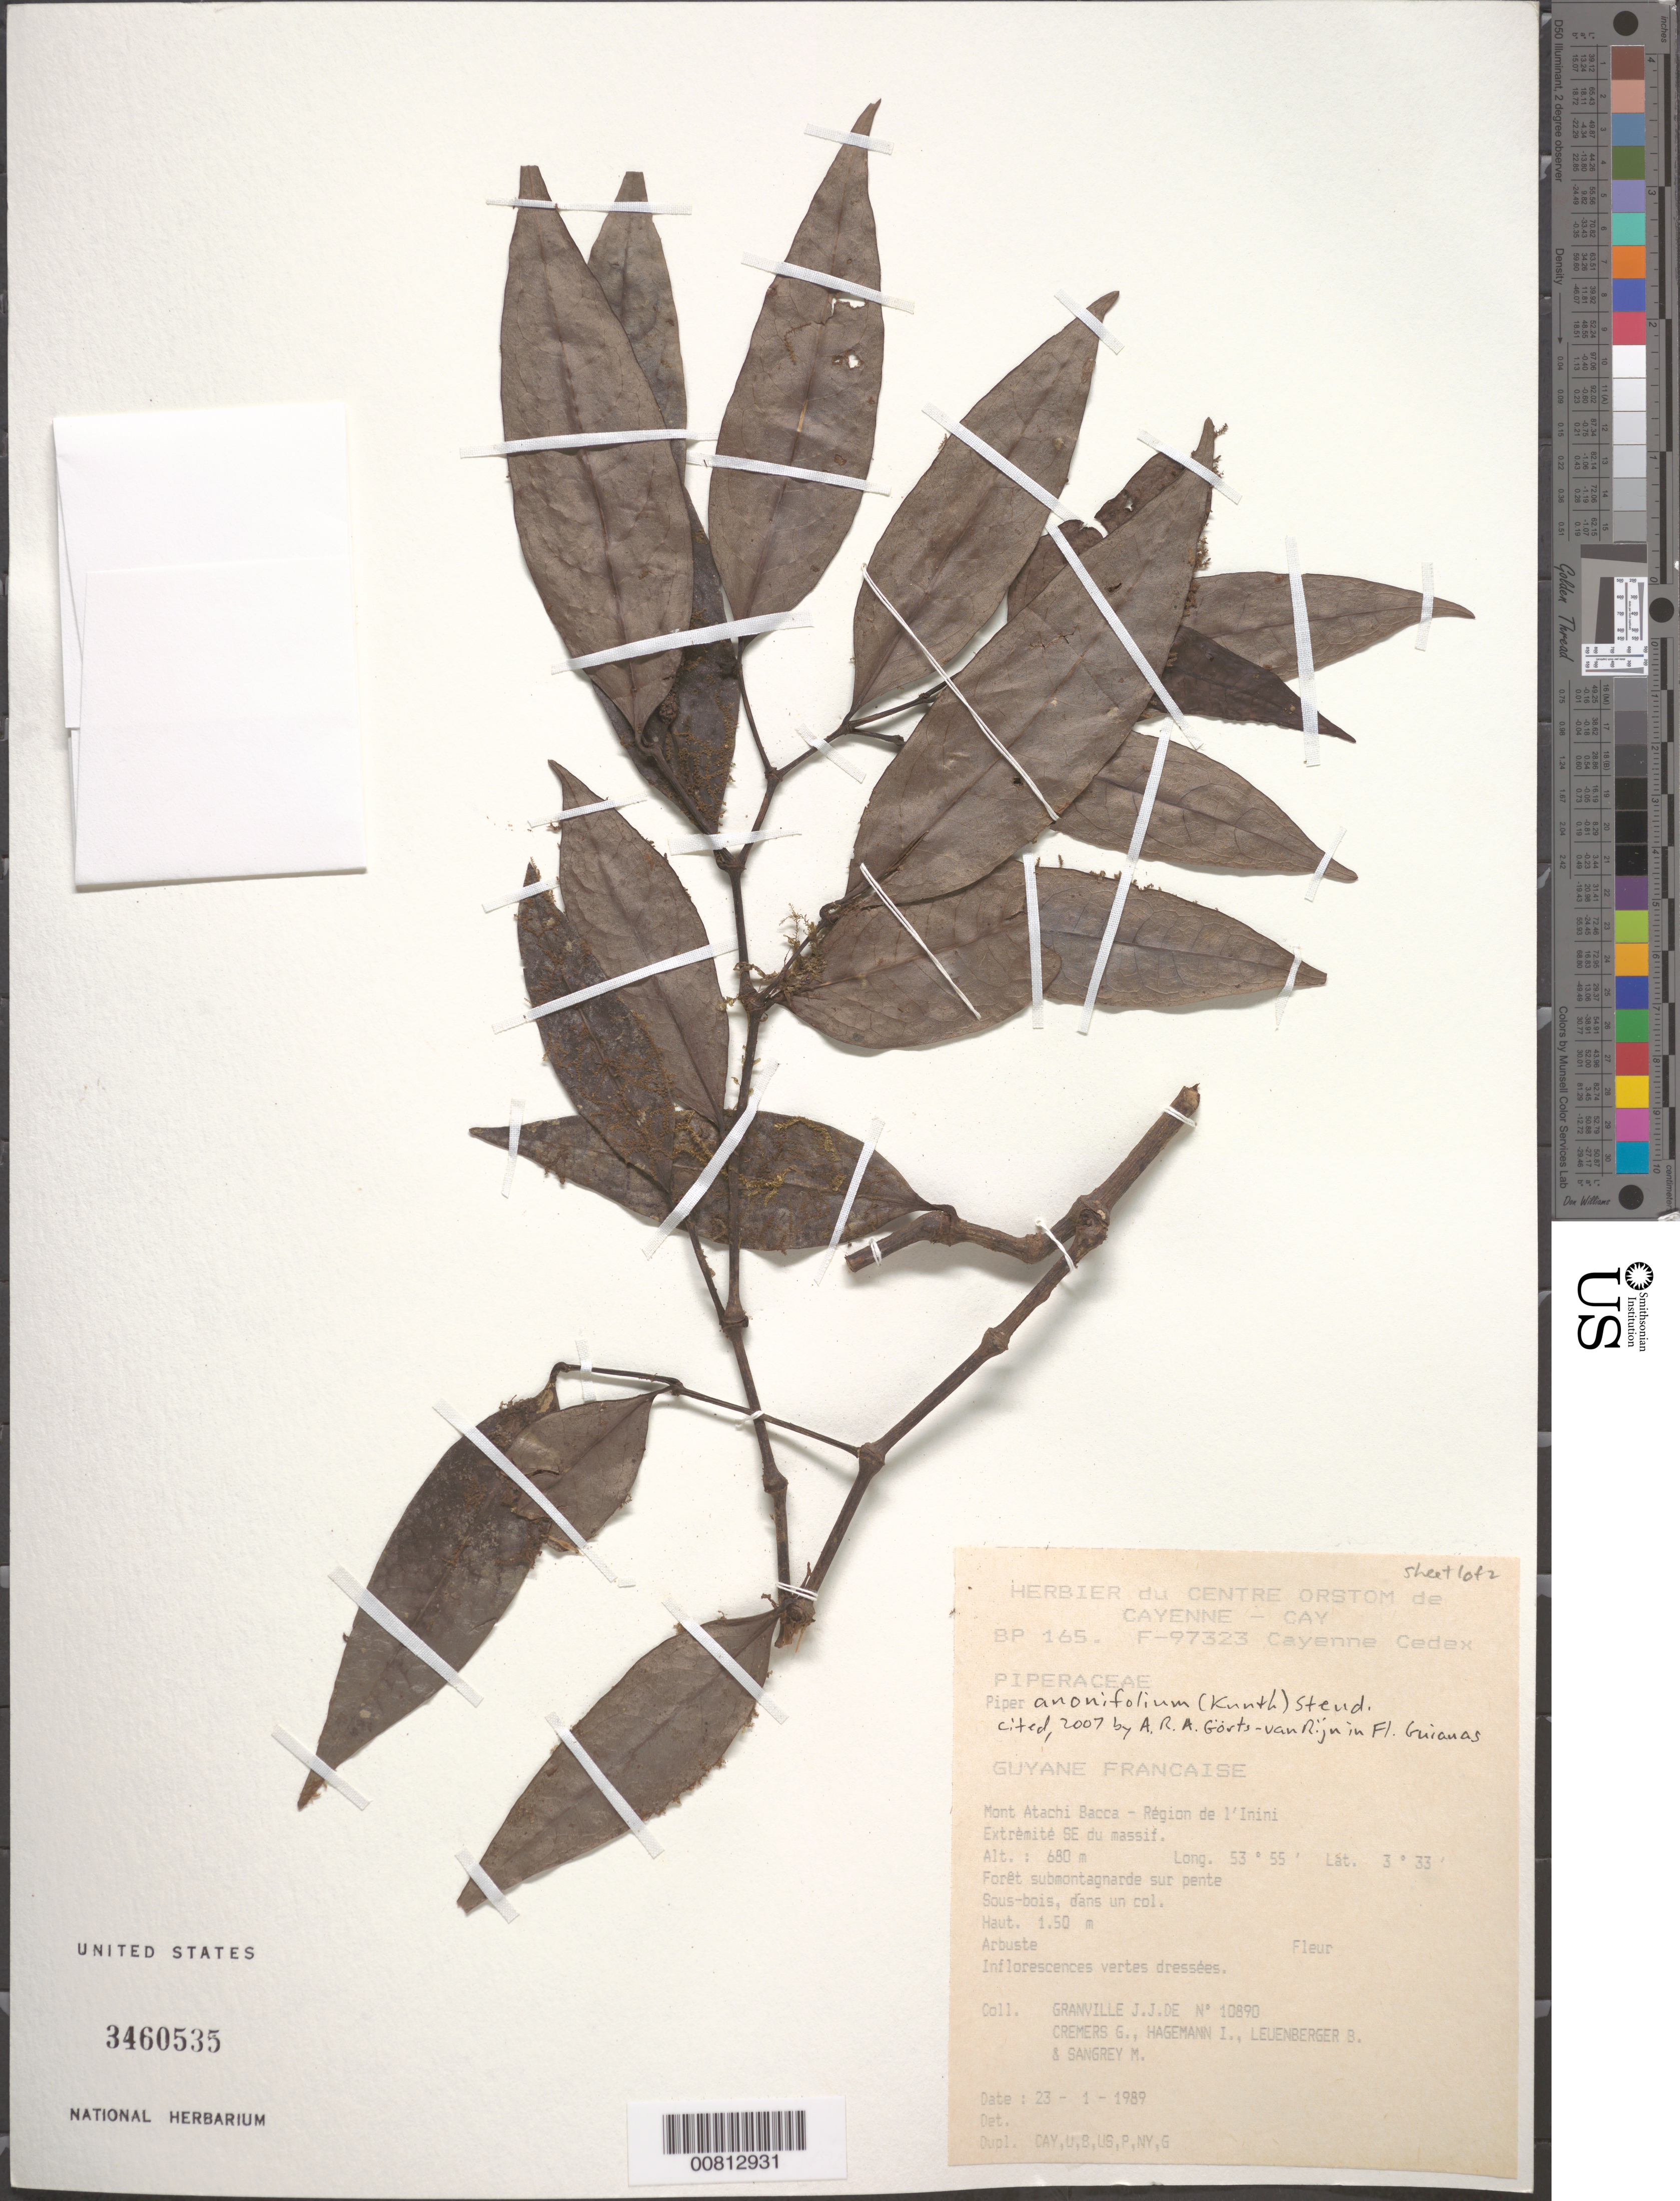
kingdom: Plantae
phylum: Tracheophyta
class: Magnoliopsida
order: Piperales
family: Piperaceae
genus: Piper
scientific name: Piper anonifolium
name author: (Kunth) C. DC.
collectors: J.-J. de Granville, G. Cremers, I. Hagemann, B. Leuenberger & M. Sangrey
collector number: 10890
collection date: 1989-01-23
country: French Guiana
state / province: Inini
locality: Guyane Francaise. Mont Atachi Bacca - Région de l'Inini. Extrèmité SE du massif.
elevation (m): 680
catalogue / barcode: US 3460535